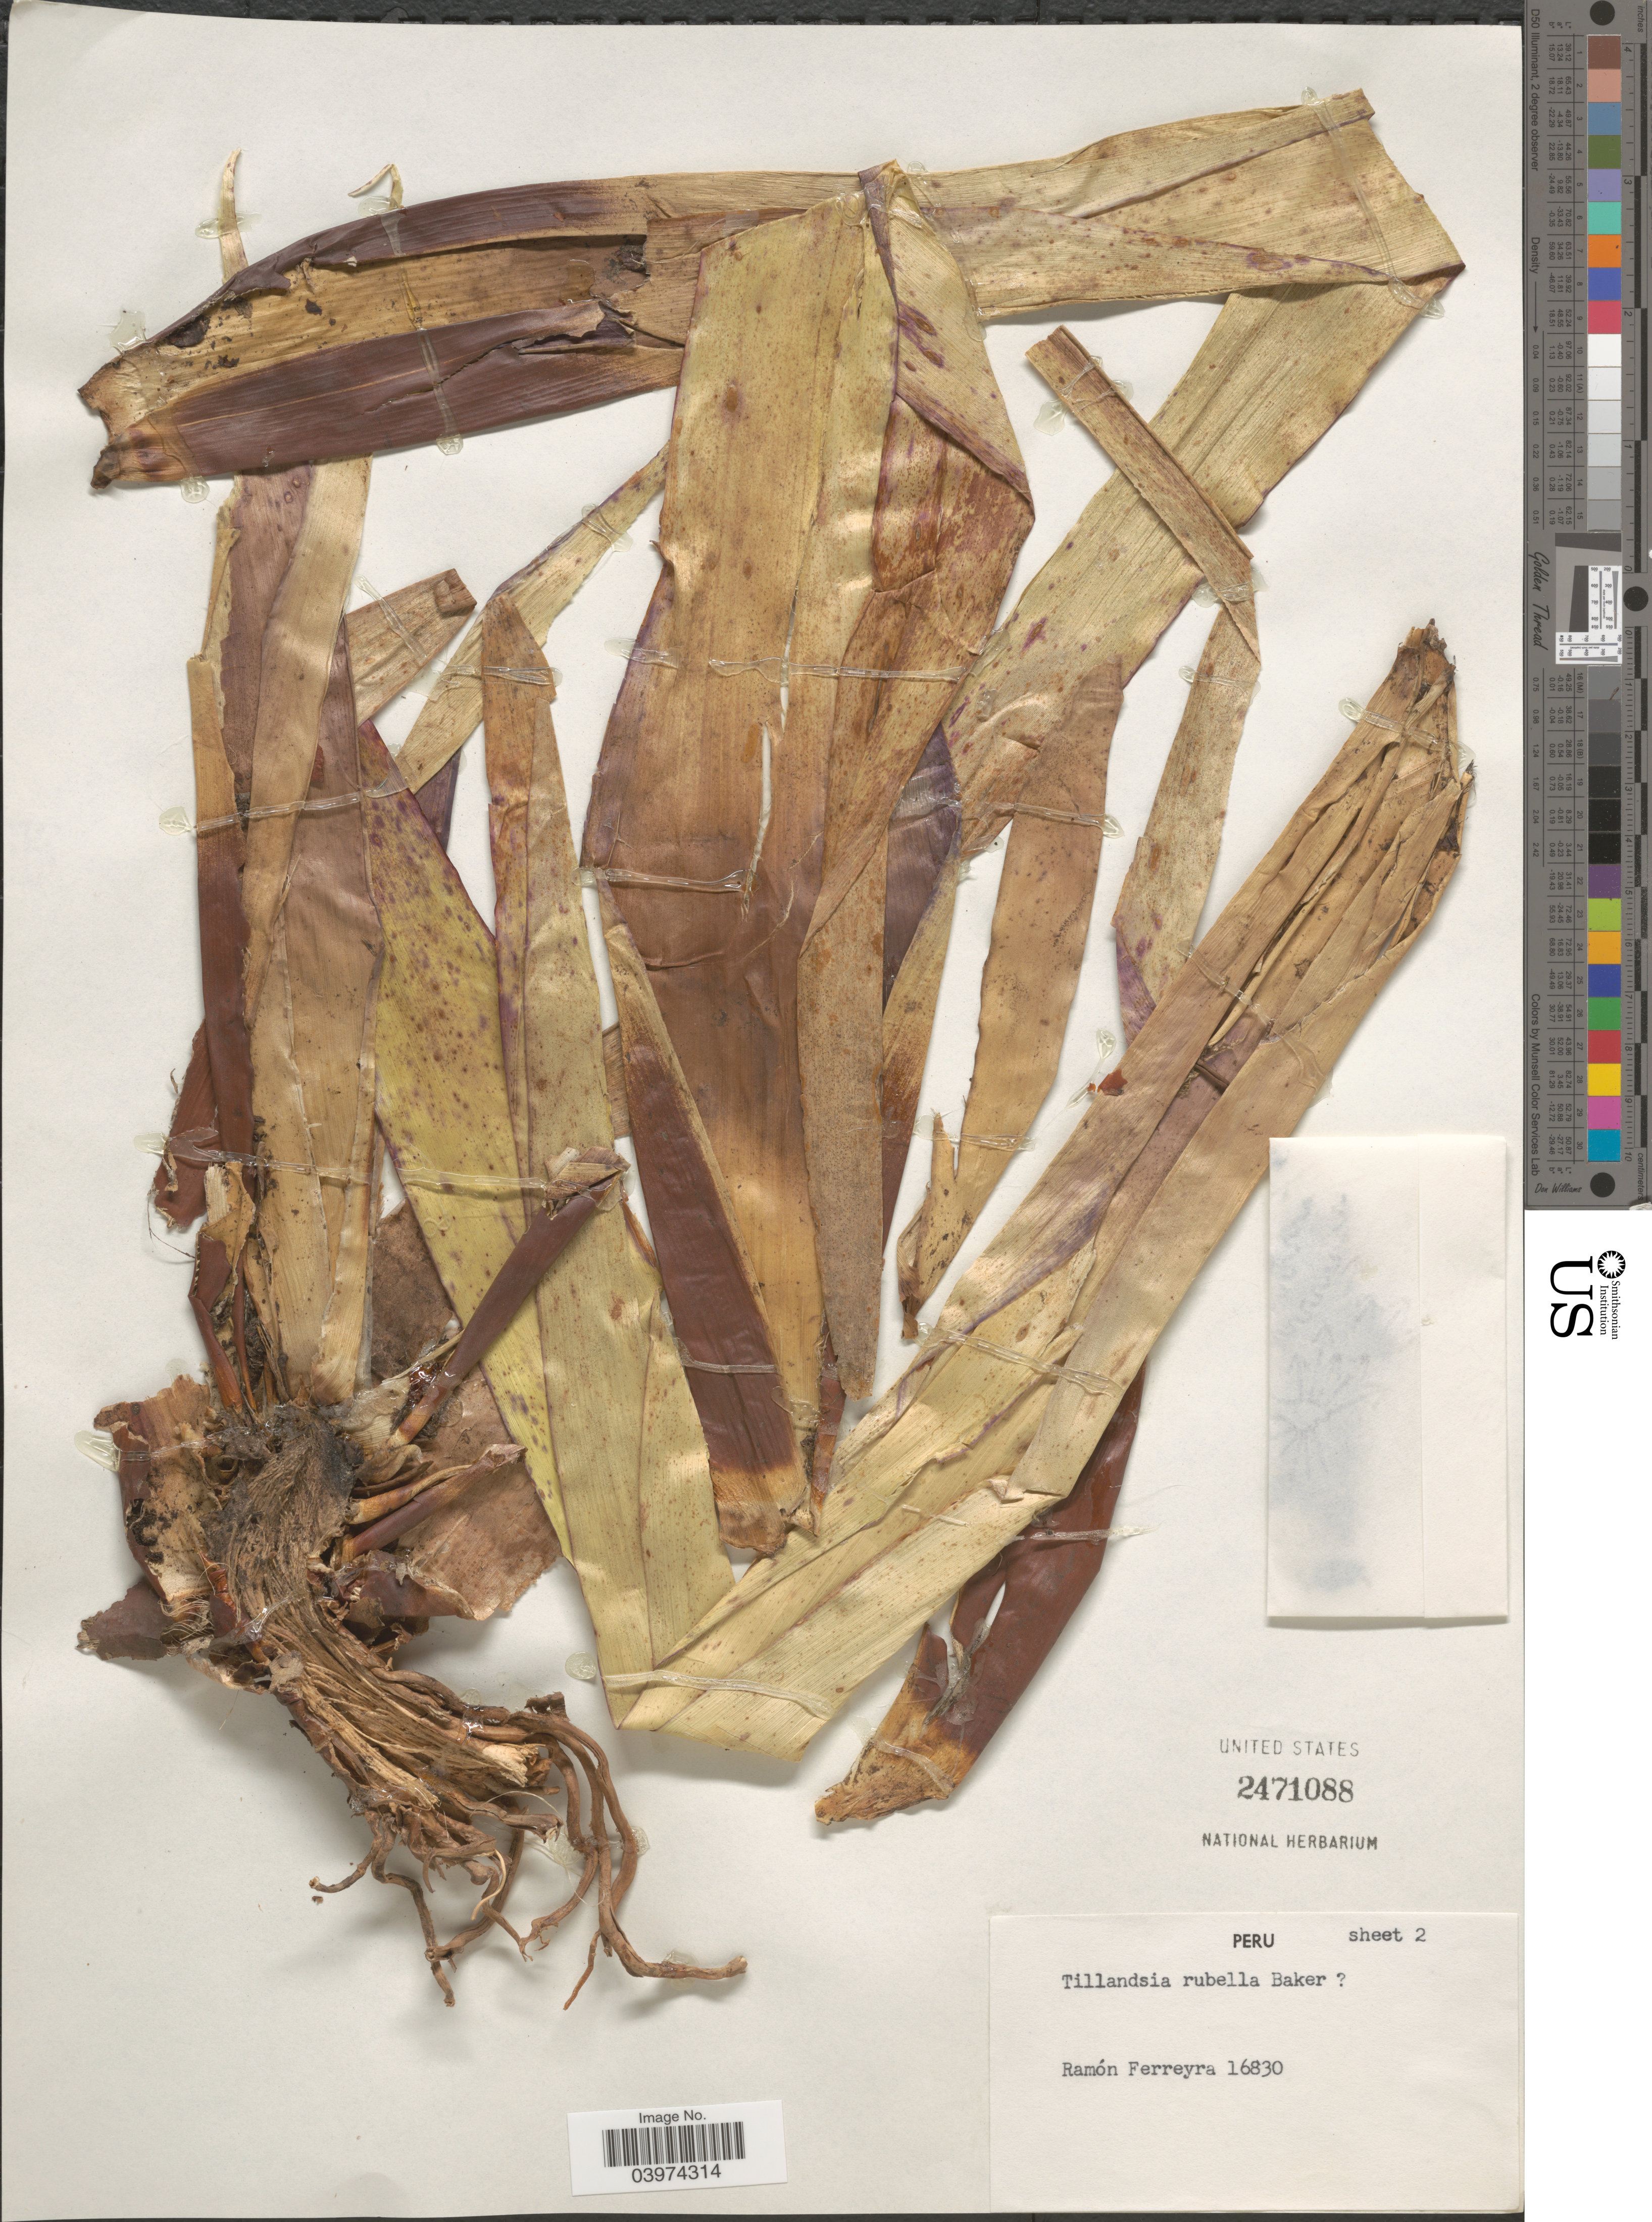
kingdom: Plantae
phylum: Tracheophyta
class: Liliopsida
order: Poales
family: Bromeliaceae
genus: Tillandsia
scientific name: Tillandsia rubella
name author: Baker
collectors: R. A. Ferreyra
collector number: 16830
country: Peru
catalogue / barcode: US 2471088